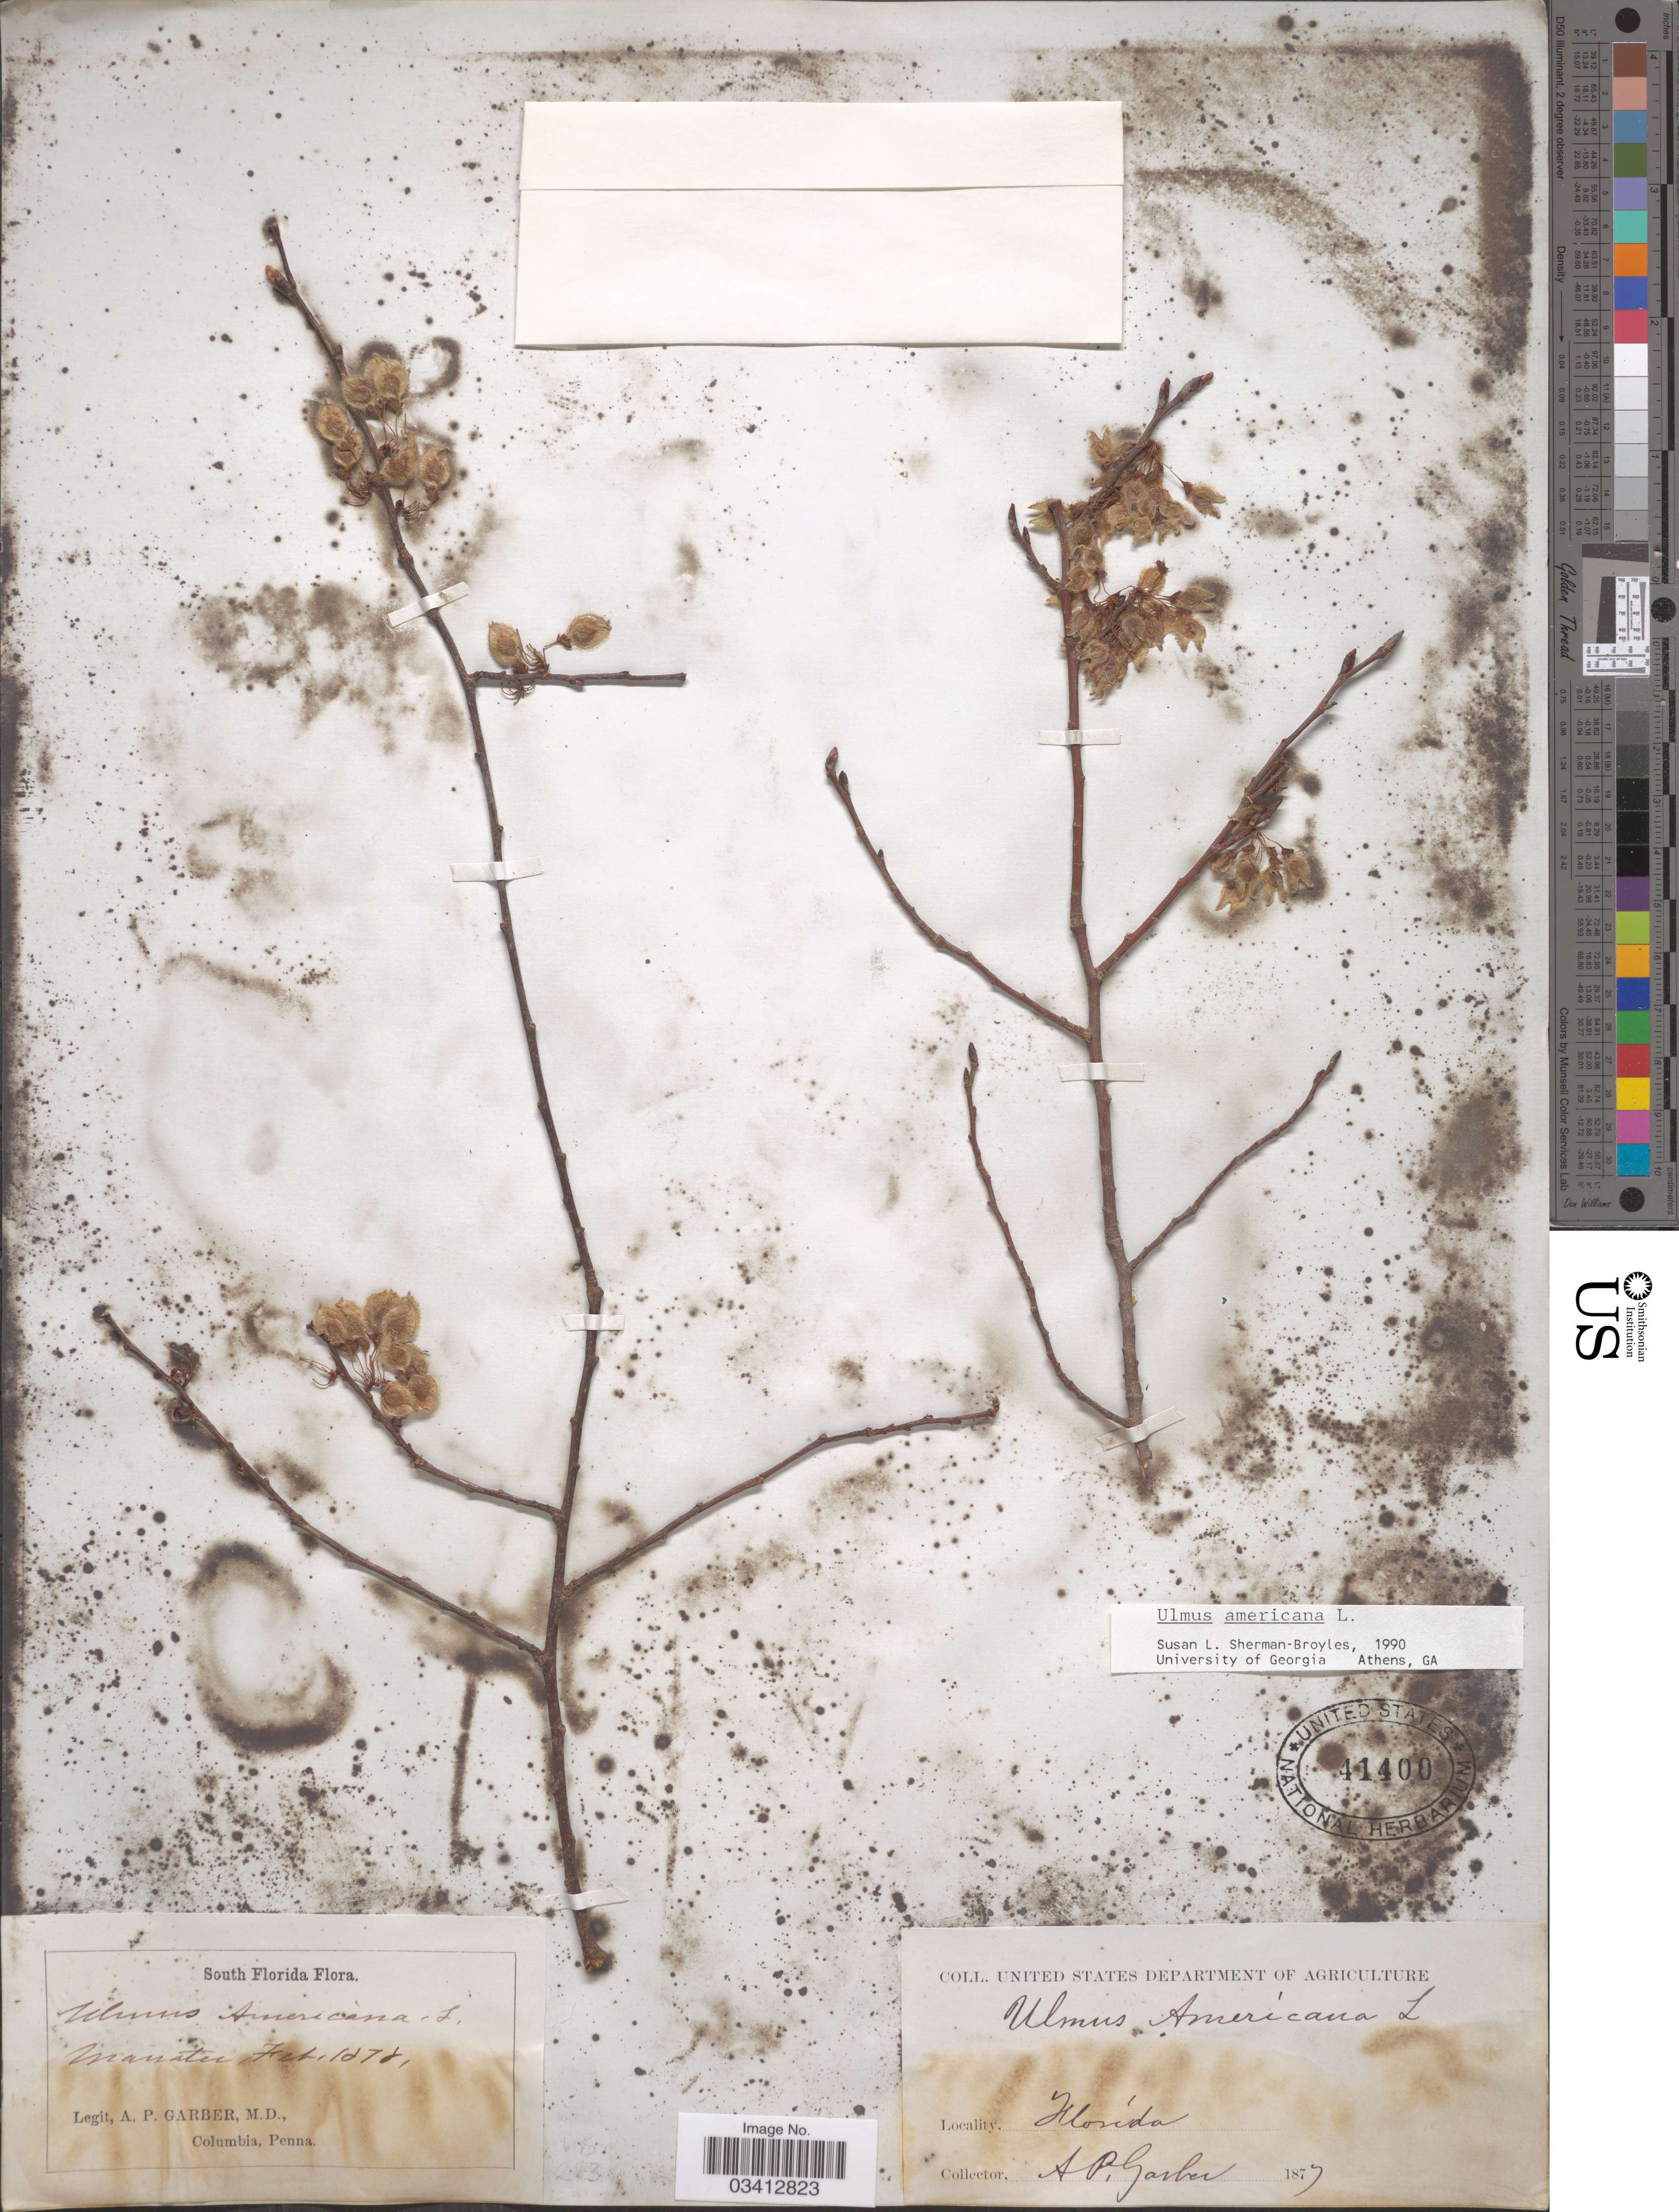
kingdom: Plantae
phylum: Tracheophyta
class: Magnoliopsida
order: Rosales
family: Ulmaceae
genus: Ulmus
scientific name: Ulmus americana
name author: L.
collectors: A. P. Garber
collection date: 1877/1878-02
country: United States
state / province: Florida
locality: South Florida. Manatee.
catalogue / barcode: US 41400